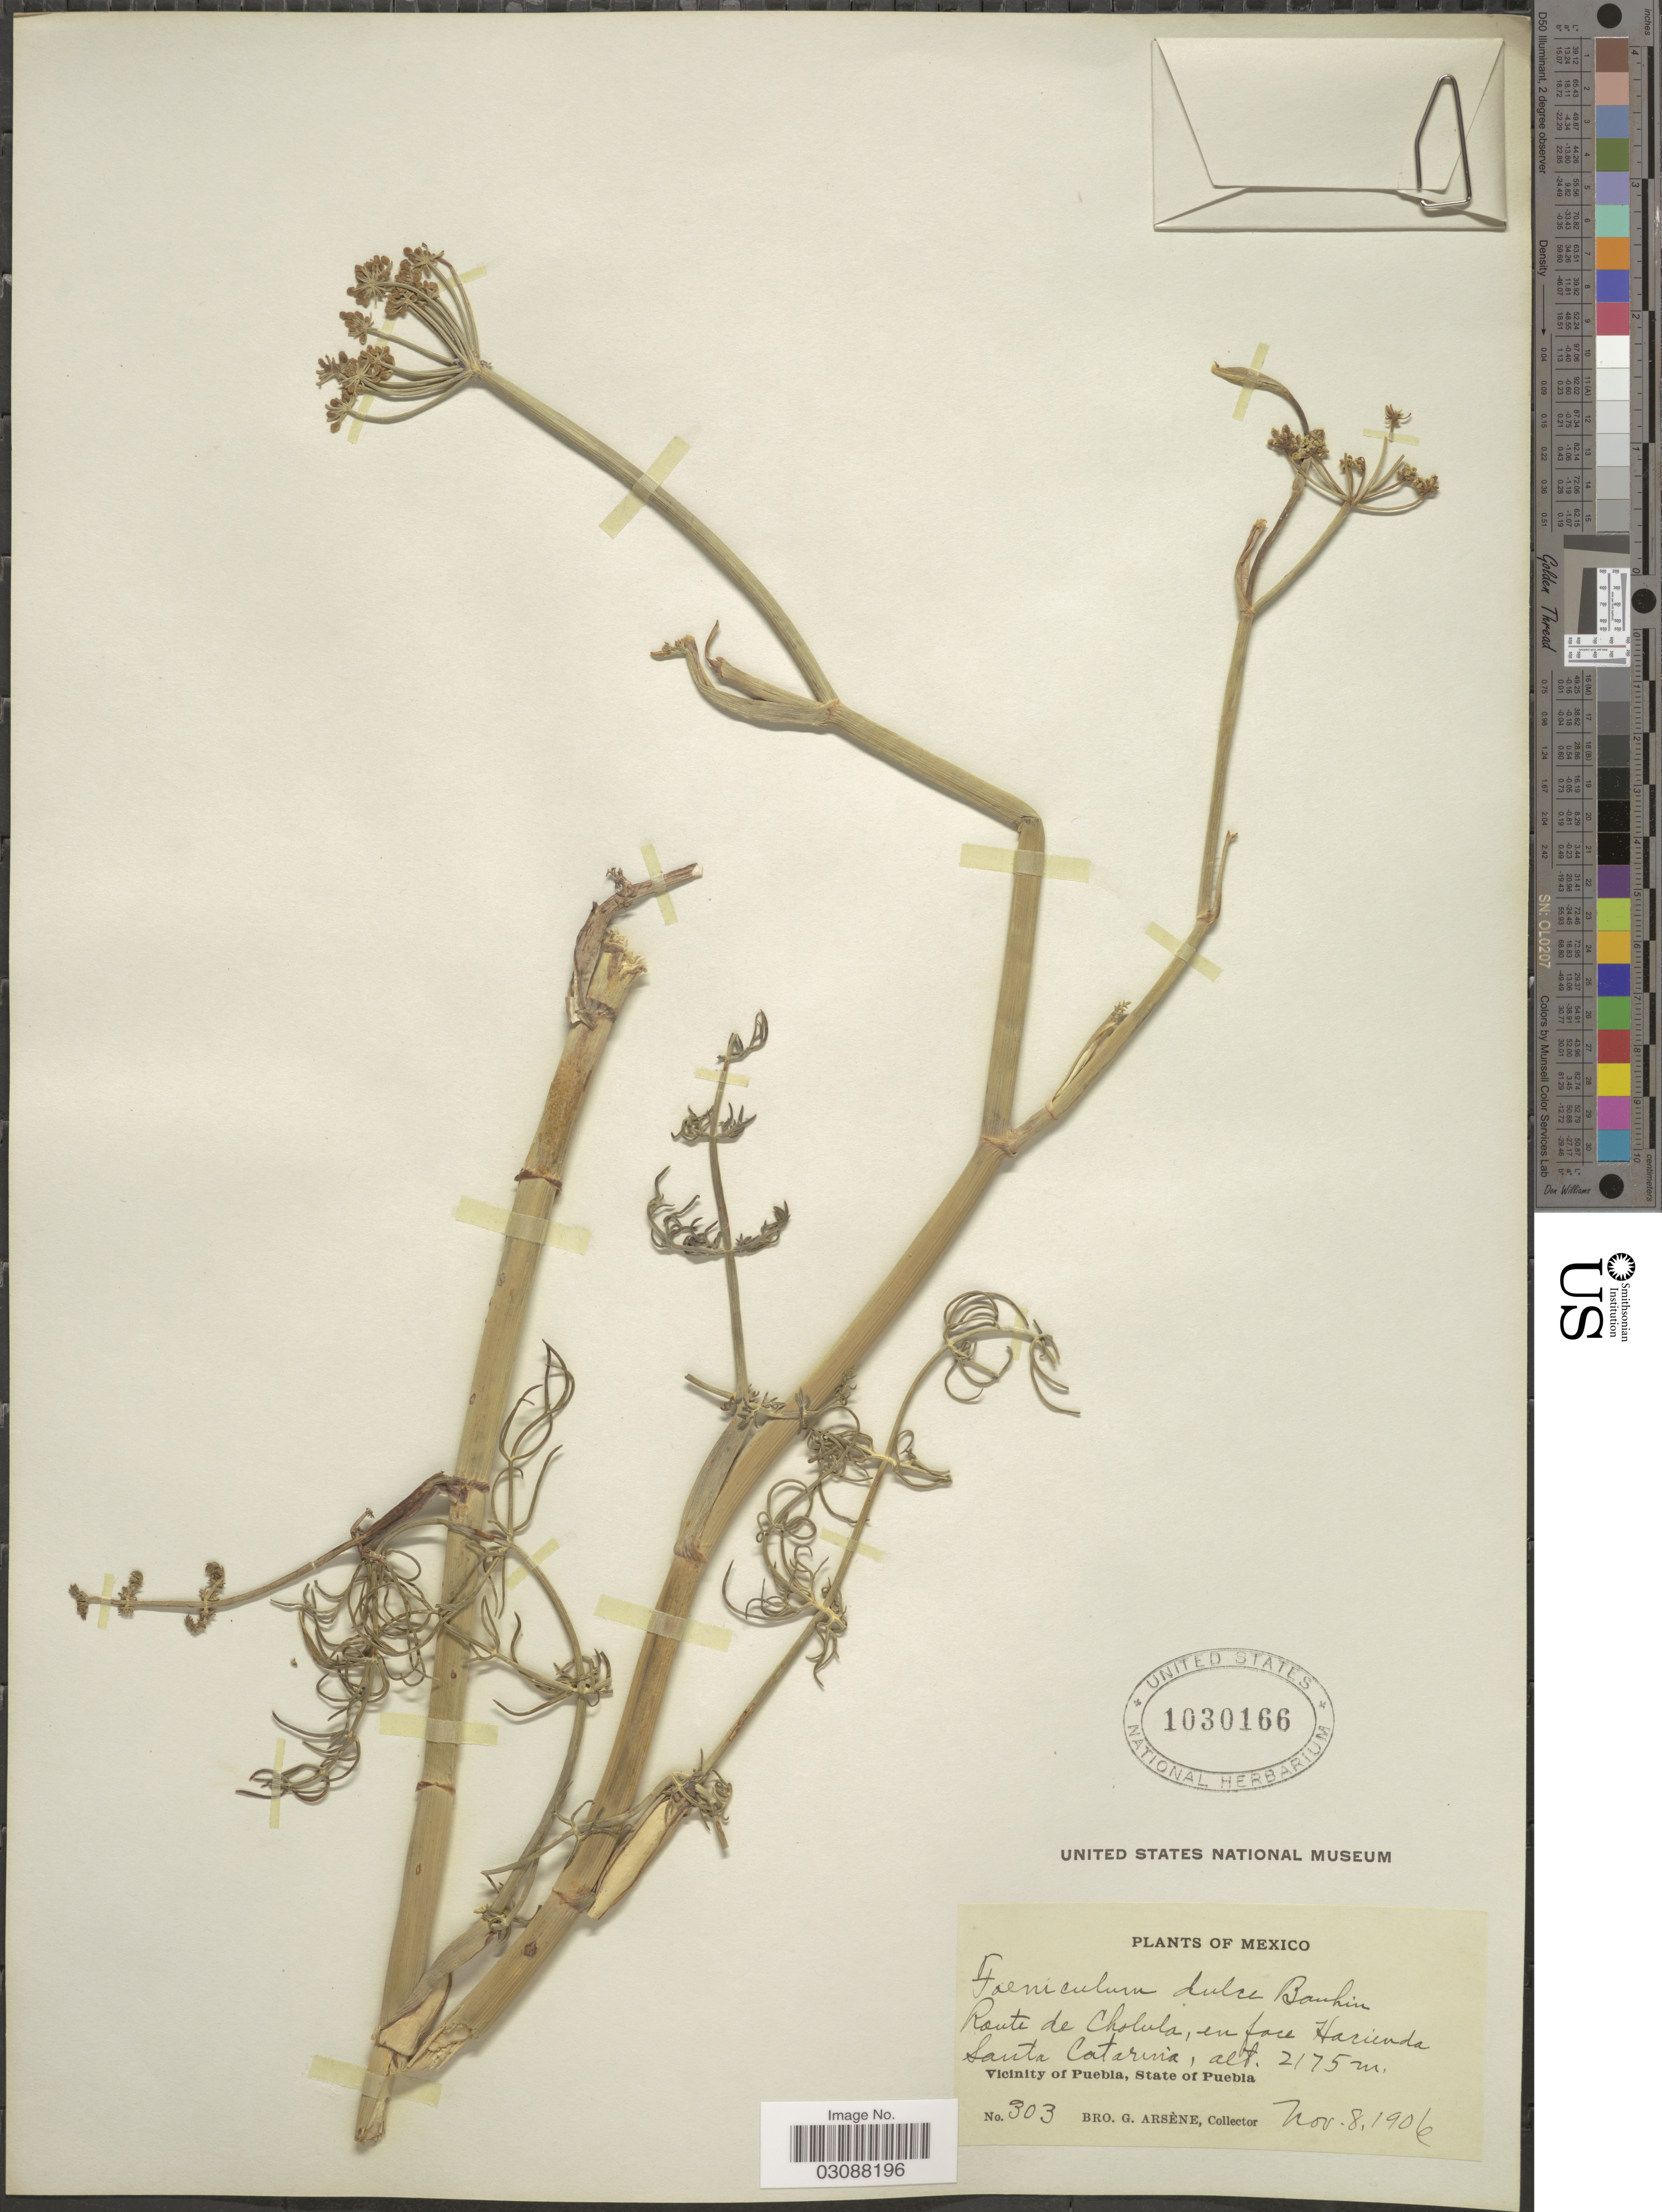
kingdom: Plantae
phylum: Tracheophyta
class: Magnoliopsida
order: Apiales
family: Apiaceae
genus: Foeniculum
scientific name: Foeniculum vulgare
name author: Mill.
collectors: Bro. G. Arsène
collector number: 303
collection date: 1906-11-08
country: Mexico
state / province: Puebla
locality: Route de Cholula, en face Hacienda Santa Catarina. Vicinity of Puebla.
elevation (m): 2175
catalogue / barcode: US 1030166